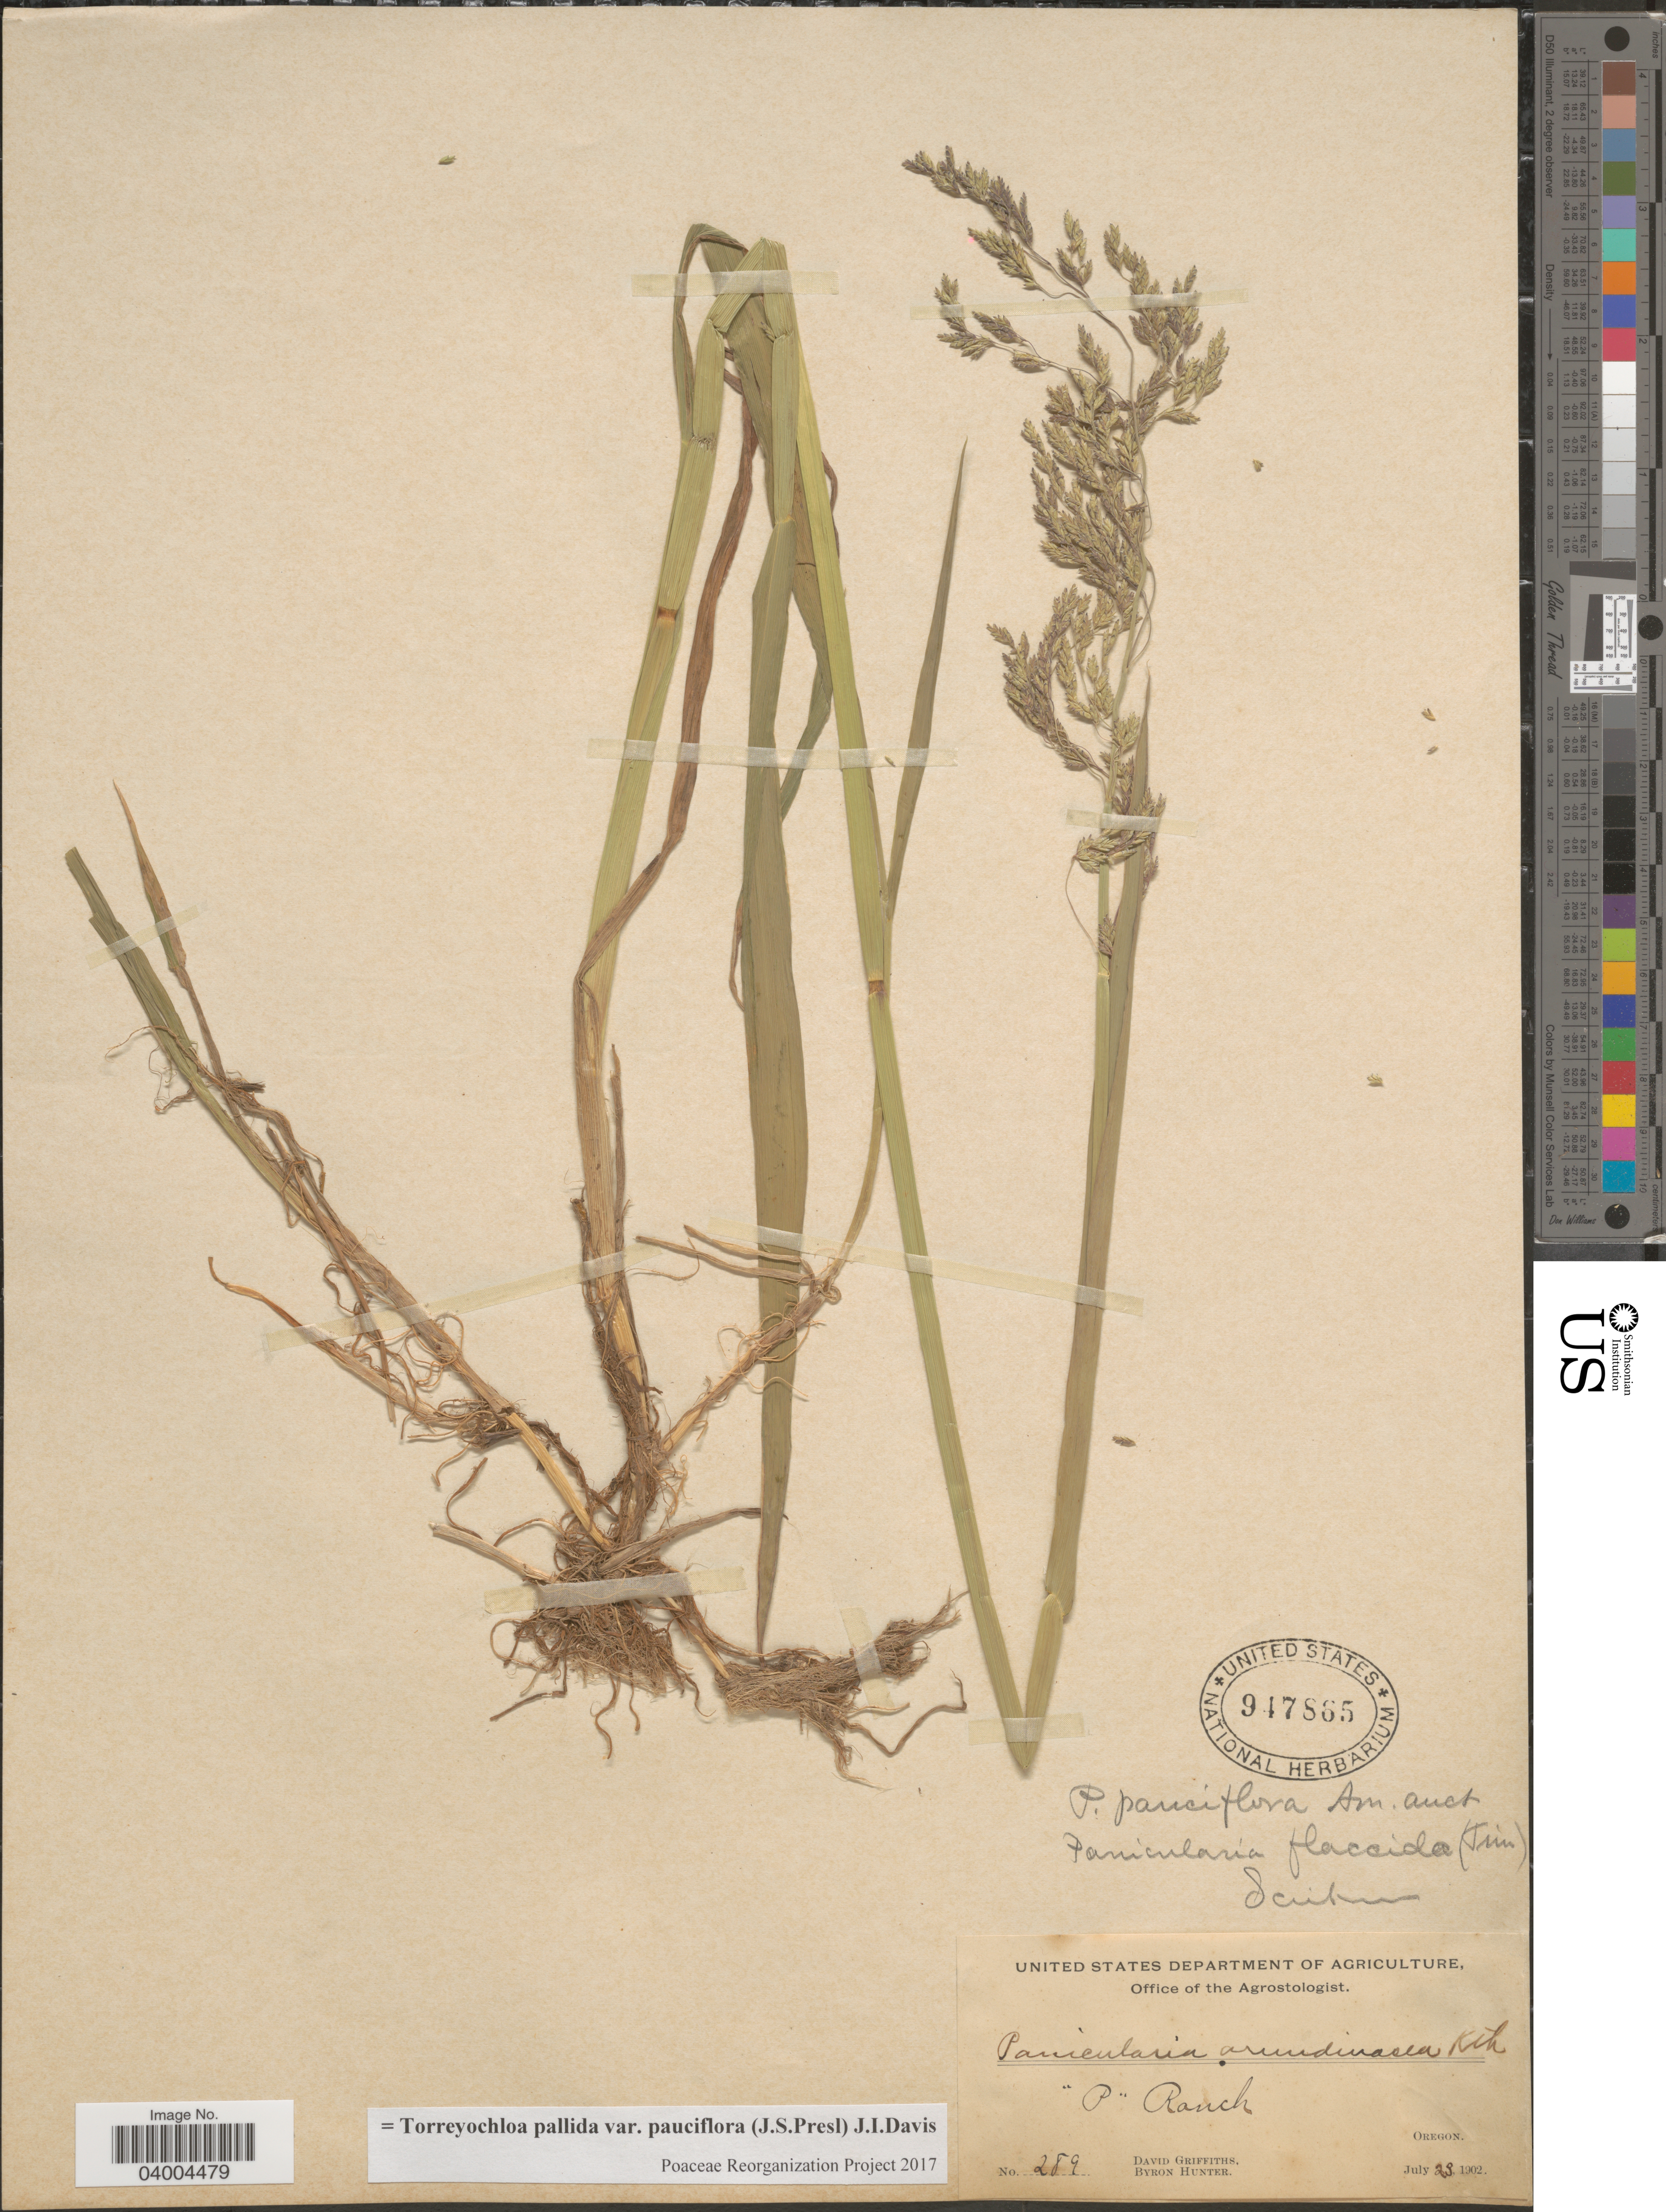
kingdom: Plantae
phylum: Tracheophyta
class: Liliopsida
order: Poales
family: Poaceae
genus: Torreyochloa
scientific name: Torreyochloa pallida var. pauciflora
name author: (J. Presl) J.I. Davis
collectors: D. Griffiths & B. Hunter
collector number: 289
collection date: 1902-07-23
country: United States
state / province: Oregon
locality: P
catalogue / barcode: US 947865